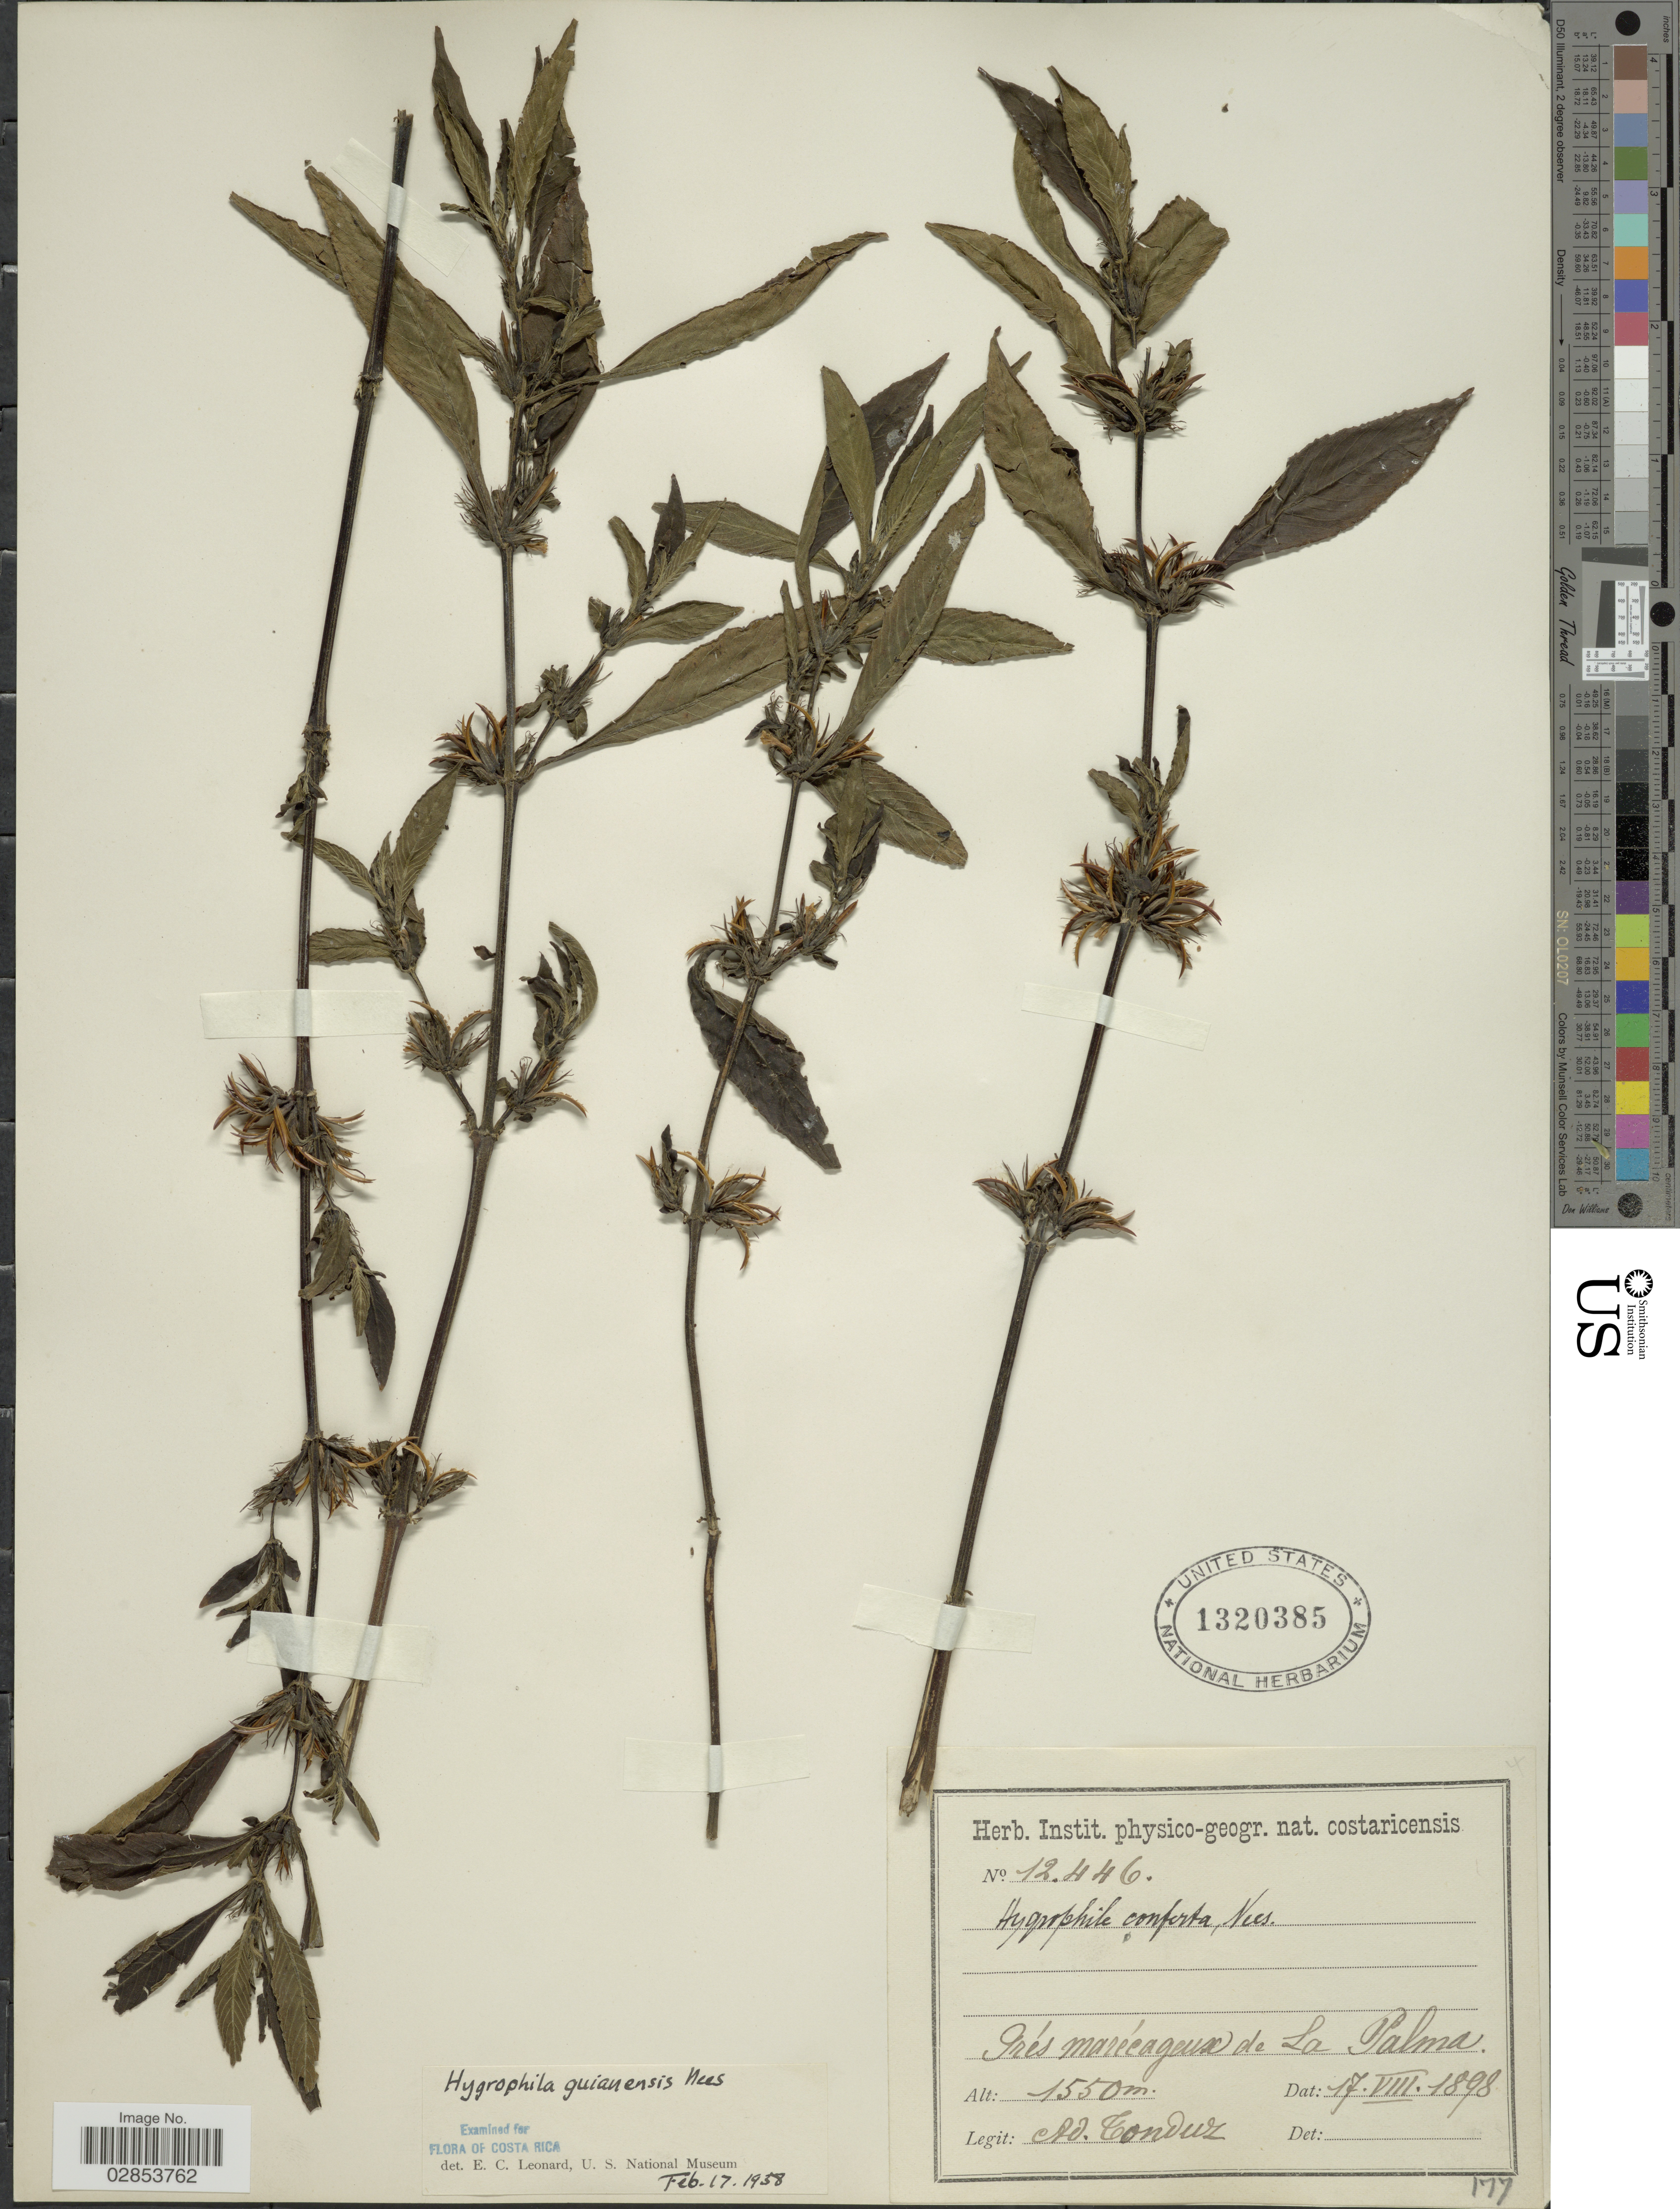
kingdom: Plantae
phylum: Tracheophyta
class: Magnoliopsida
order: Lamiales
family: Acanthaceae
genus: Hygrophila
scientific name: Hygrophila costata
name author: Nees & T. Nees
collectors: A. Tonduz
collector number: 12446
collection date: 1898-08-17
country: Costa Rica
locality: Prés marécageux de La Palma.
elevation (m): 1550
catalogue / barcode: US 1320385